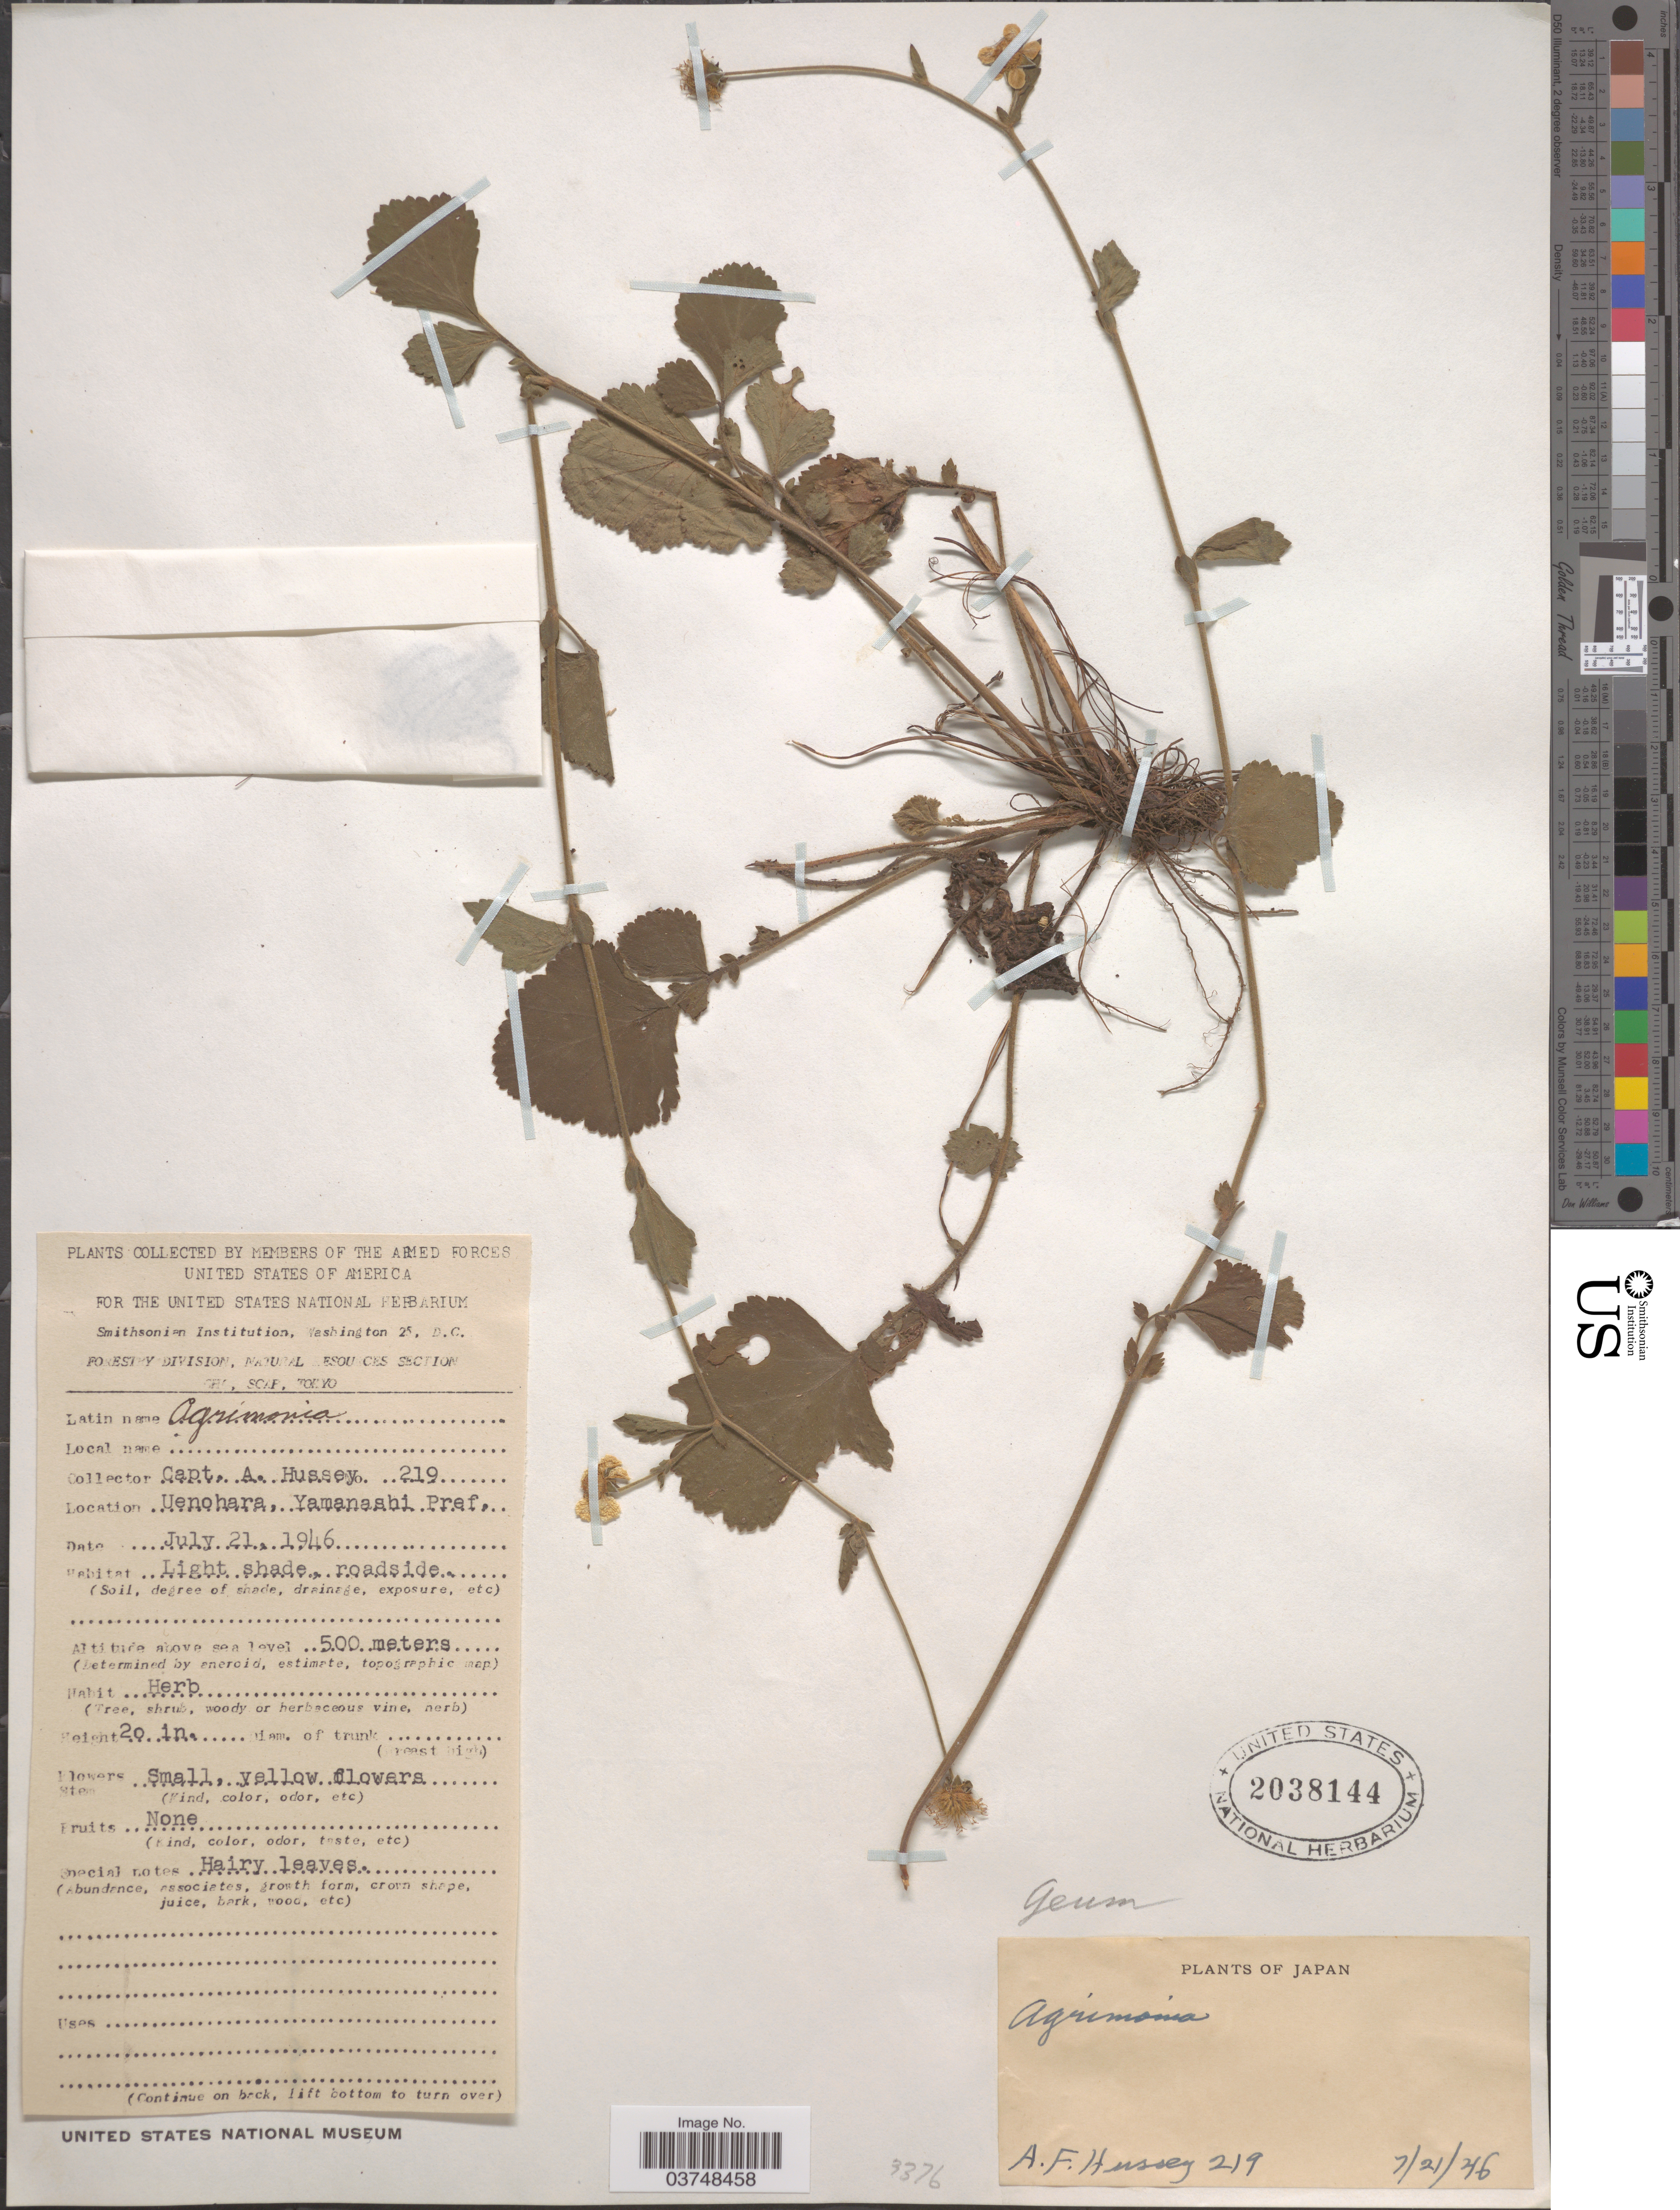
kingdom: Plantae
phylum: Tracheophyta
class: Magnoliopsida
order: Rosales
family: Rosaceae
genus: Geum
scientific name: Geum sp.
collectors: A. Hussey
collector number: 219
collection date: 1946-07-21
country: Japan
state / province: Yamanasi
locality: Uenohara, Yamanashi Pref.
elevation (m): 500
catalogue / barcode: US 2038144